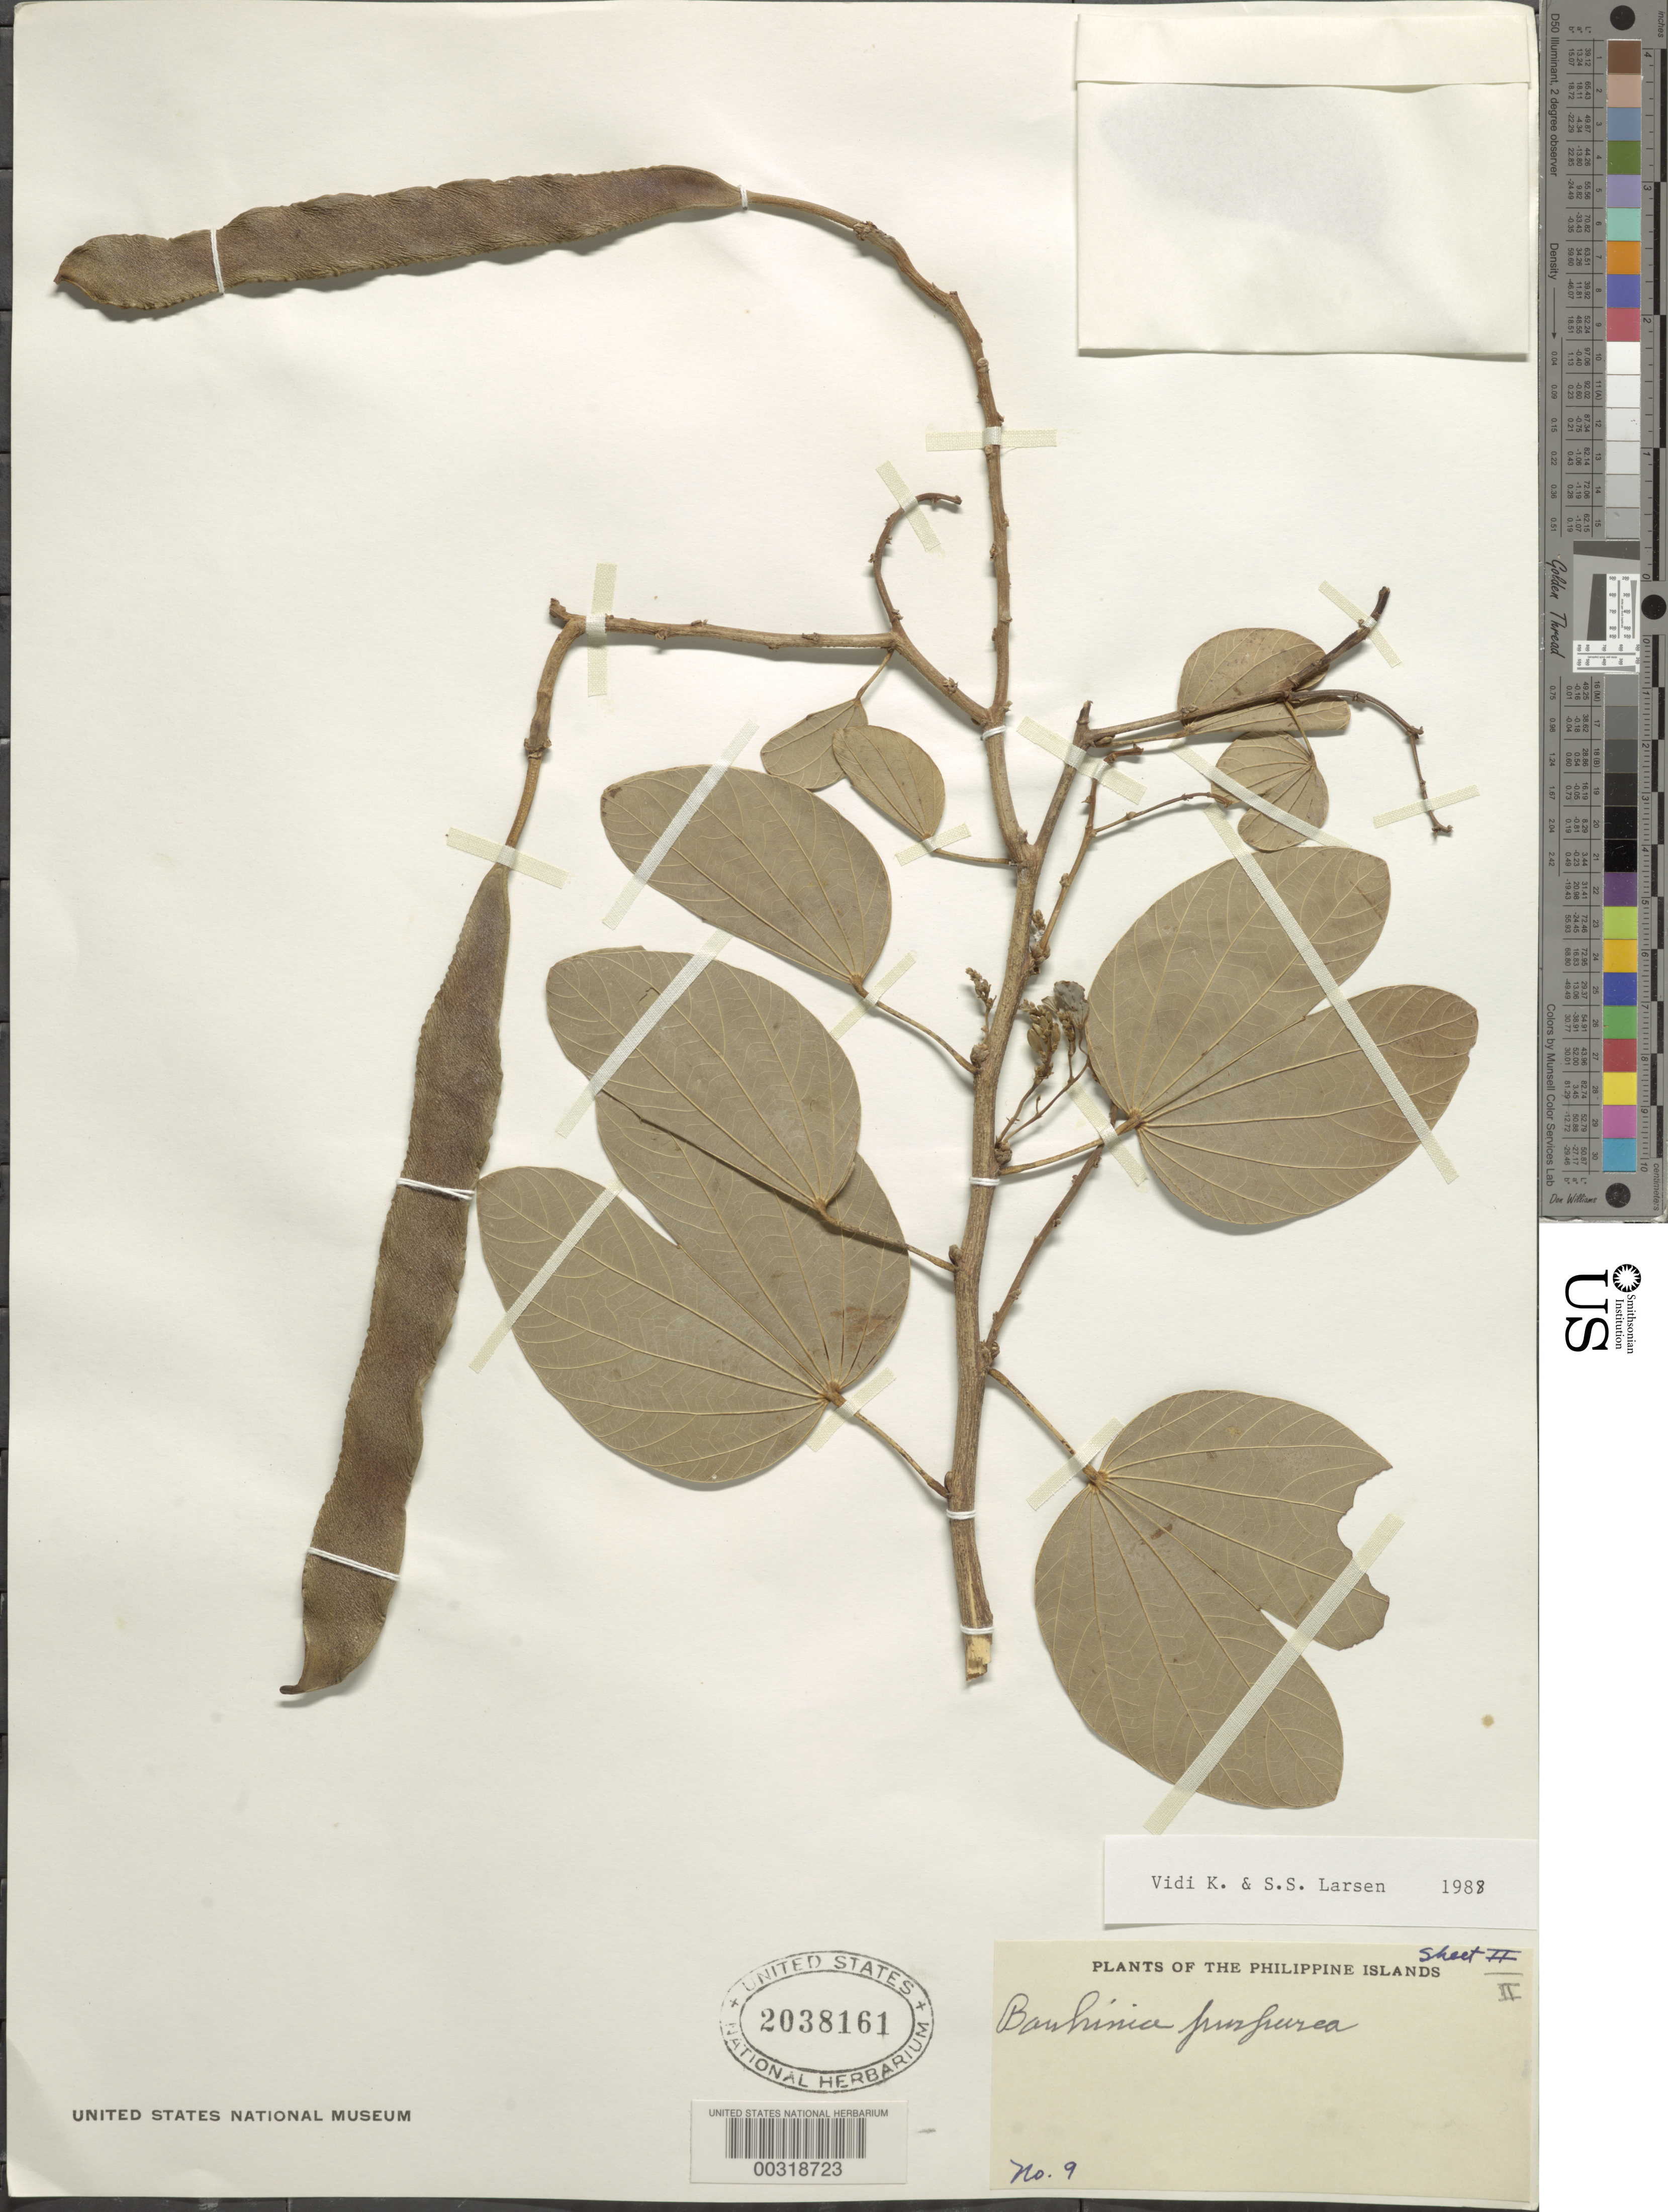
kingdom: Plantae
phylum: Tracheophyta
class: Magnoliopsida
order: Fabales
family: Fabaceae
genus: Bauhinia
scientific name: Bauhinia purpurea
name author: L.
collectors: L. Dizen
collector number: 9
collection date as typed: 21 Aug 1950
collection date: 1950-08-21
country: Philippines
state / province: National Capital Region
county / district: Quezon City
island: Luzon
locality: U.p. dilimar, quezaon city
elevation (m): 10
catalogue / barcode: US 2038161